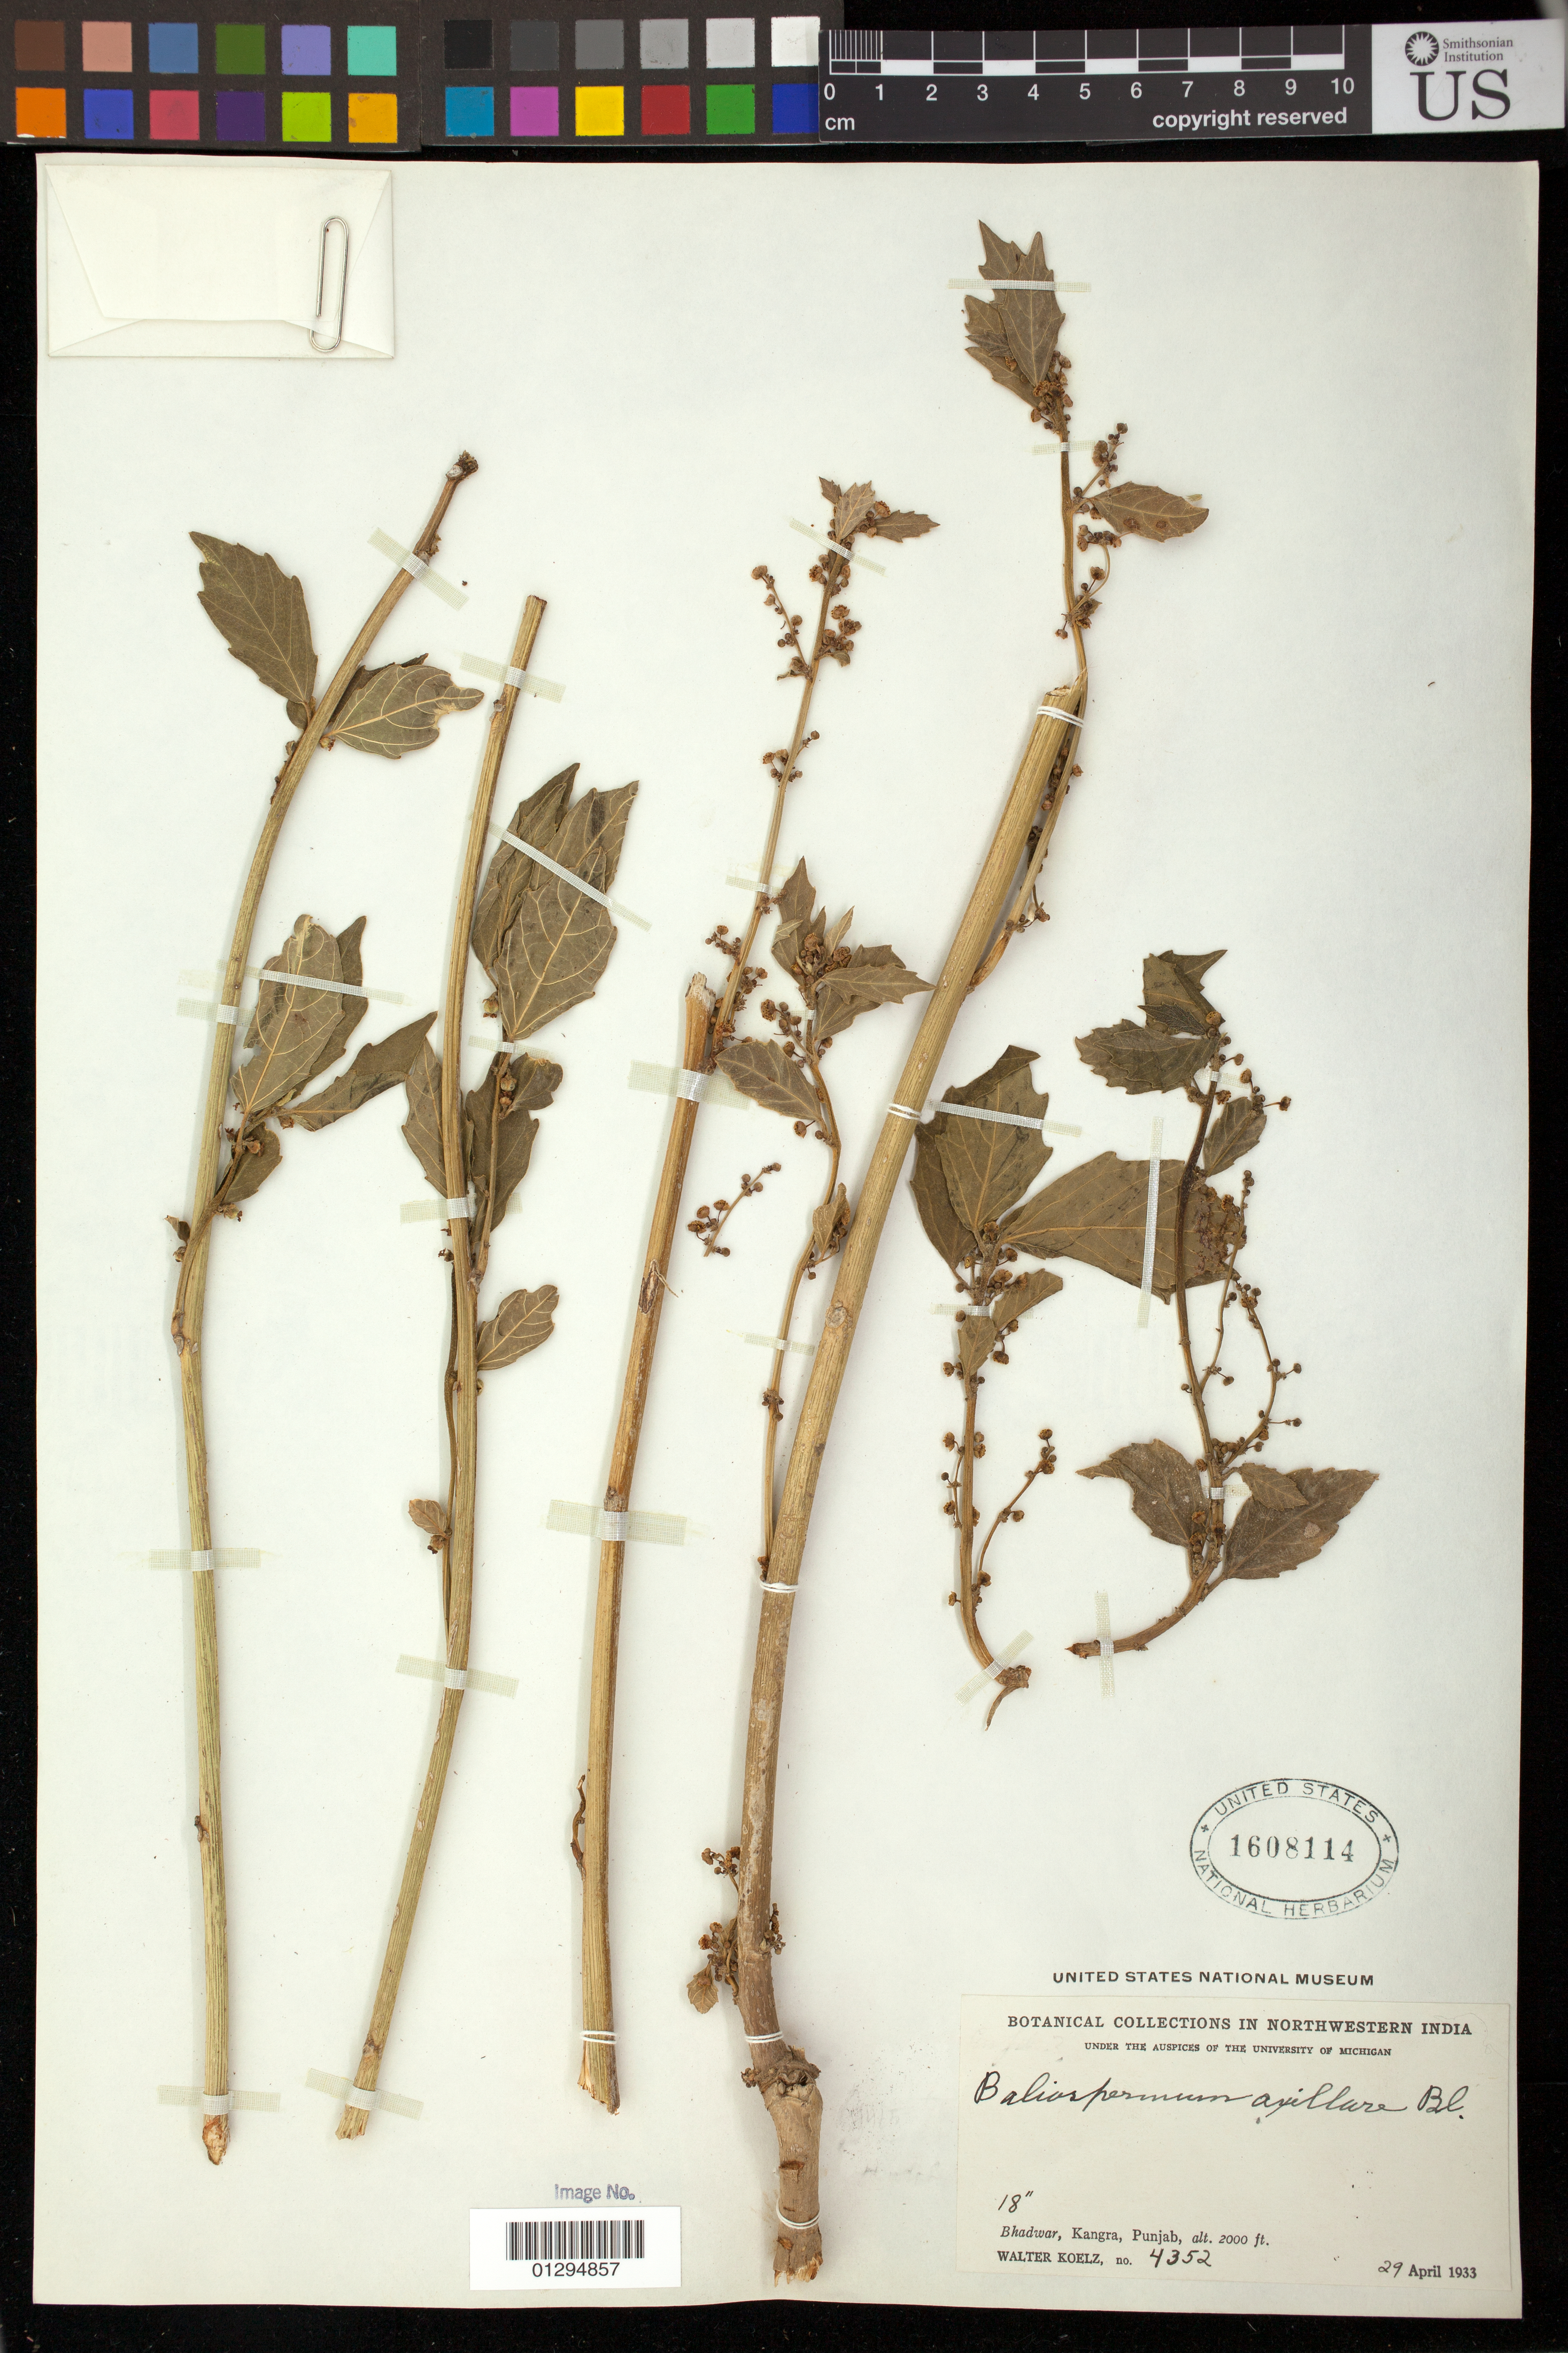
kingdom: Plantae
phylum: Tracheophyta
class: Magnoliopsida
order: Malpighiales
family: Euphorbiaceae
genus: Baliospermum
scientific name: Baliospermum montanum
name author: (Willd.) Müll. Arg.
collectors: W. N. Koelz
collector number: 4352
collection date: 1933-04-29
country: India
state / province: Himachal Pradesh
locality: Bhadwar, Kangra, Punjab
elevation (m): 610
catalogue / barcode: US 1608114